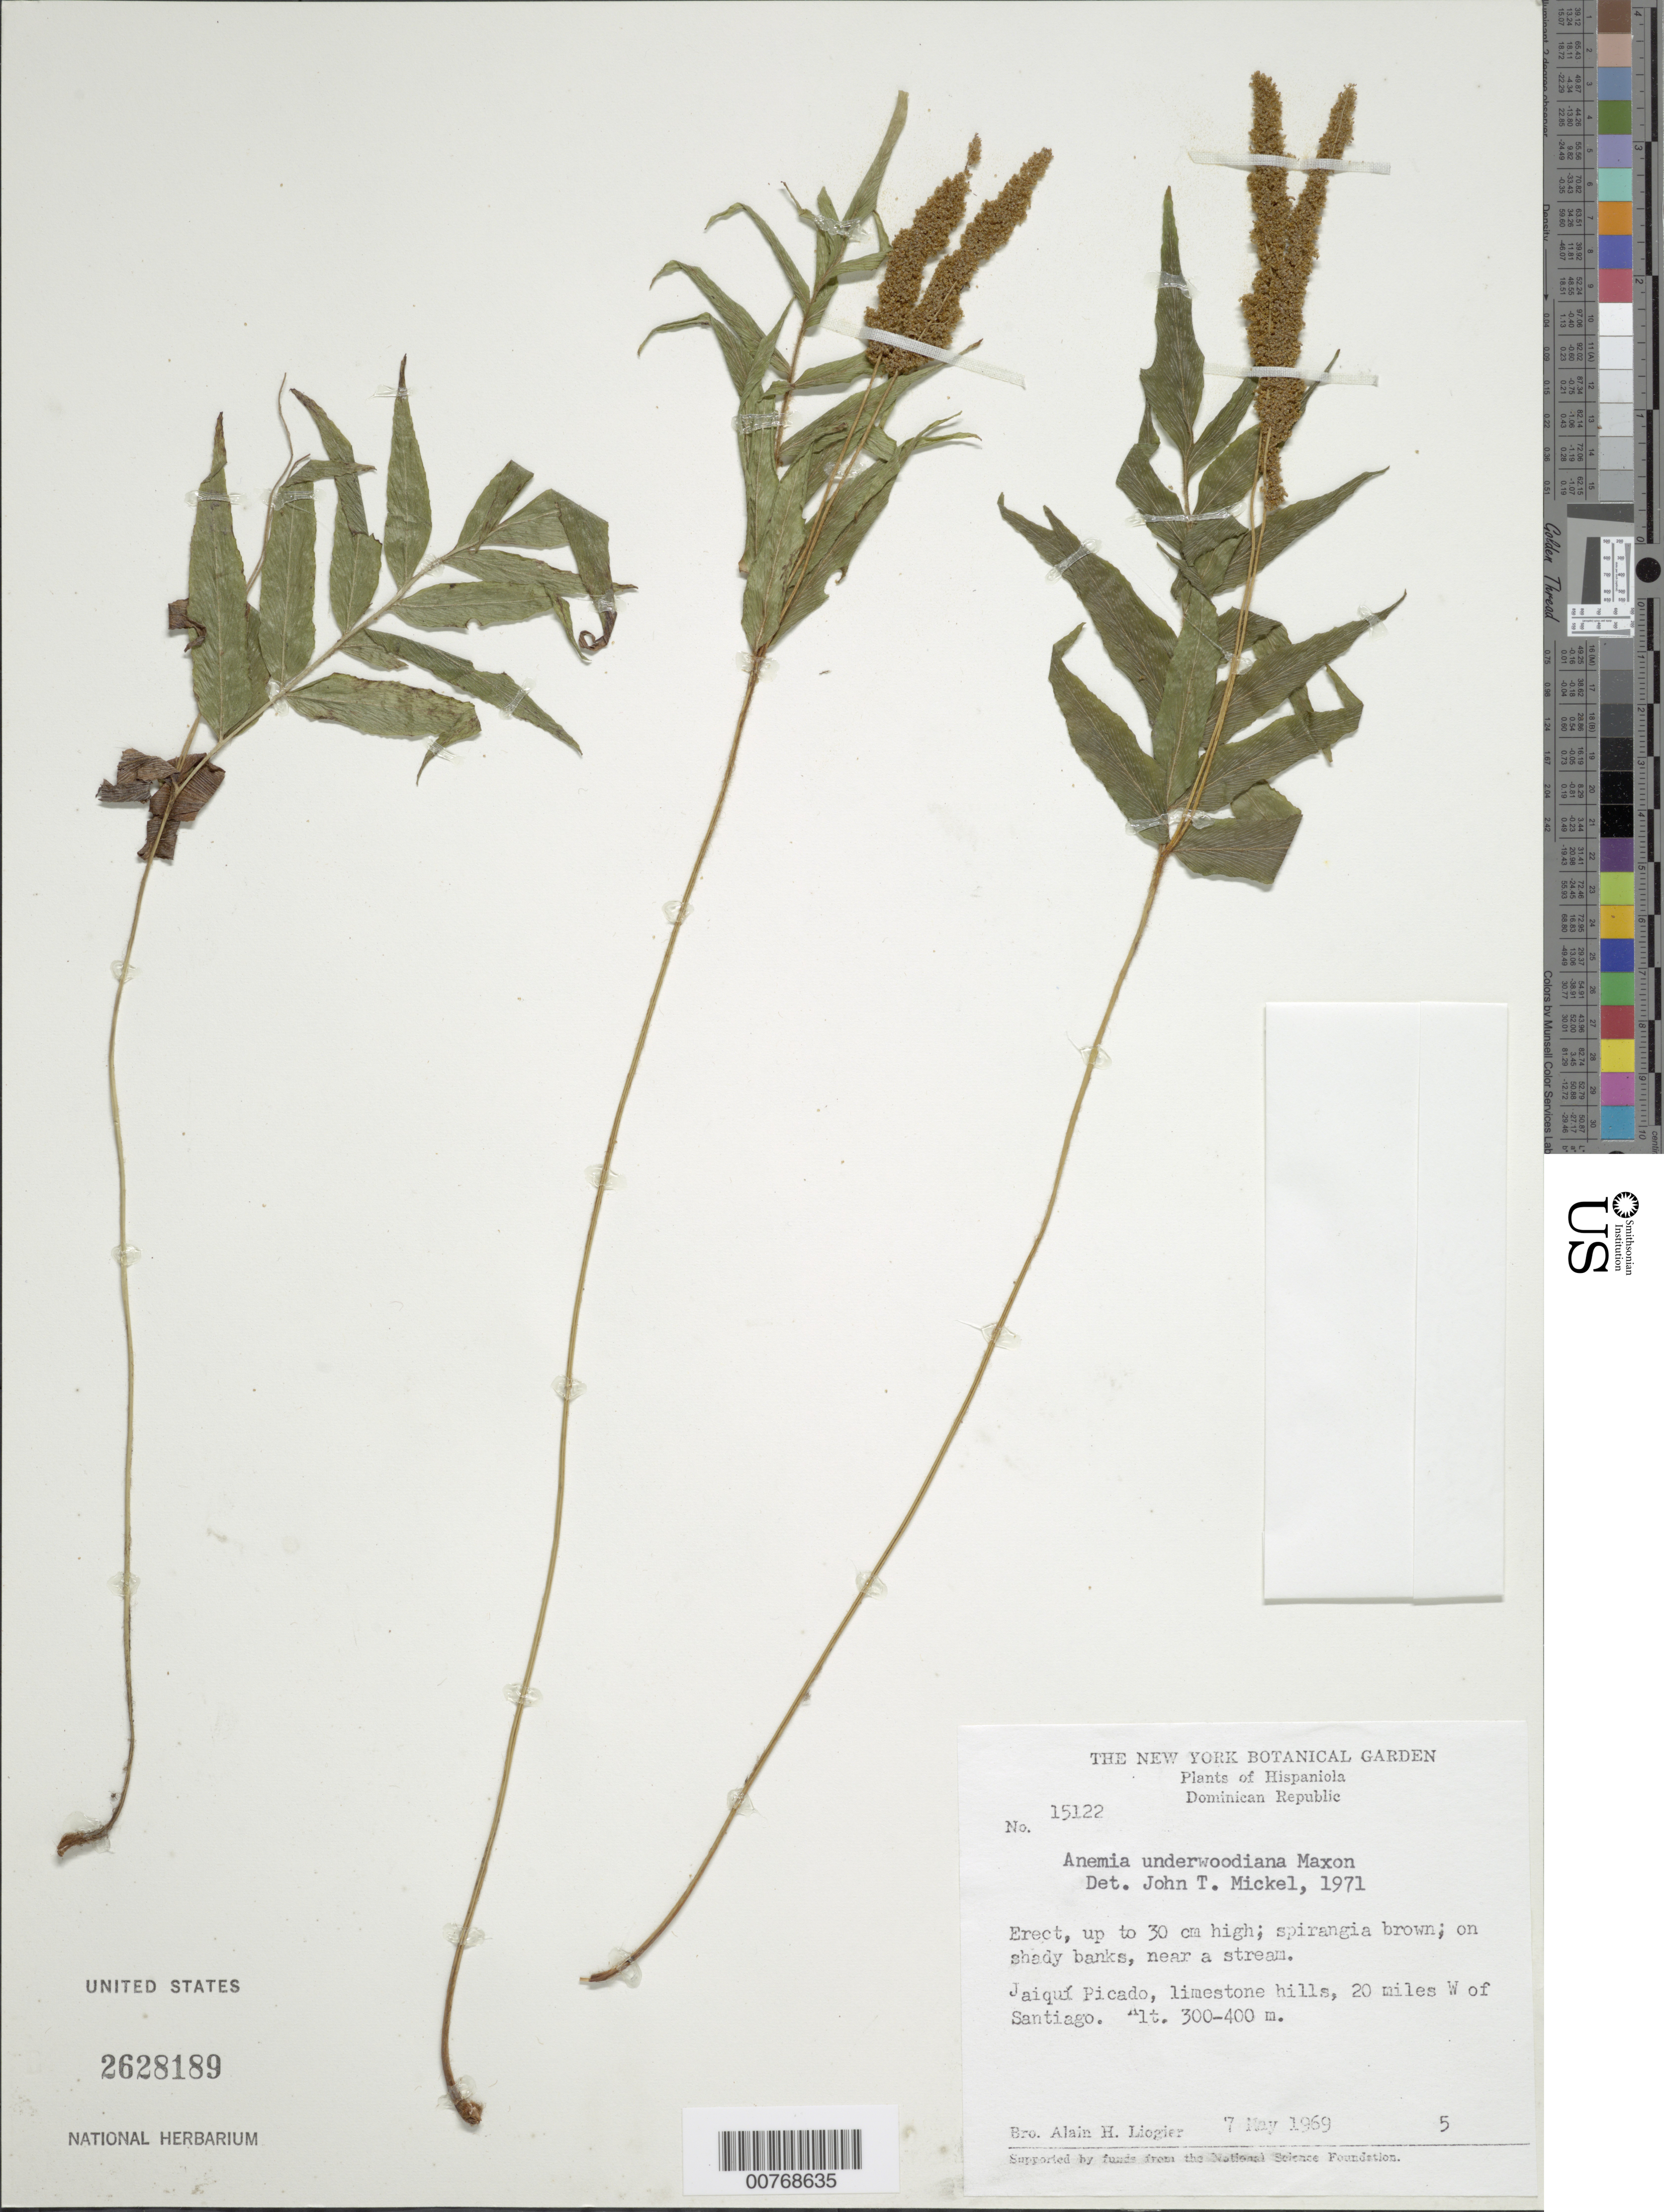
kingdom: Plantae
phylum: Tracheophyta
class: Polypodiopsida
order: Schizaeales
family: Anemiaceae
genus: Anemia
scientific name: Anemia underwoodiana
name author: Maxon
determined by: Mickel, J. T., (NY), New York Botanical Garden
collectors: A. H. Liogier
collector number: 15122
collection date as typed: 07 May 1969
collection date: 1969-05-07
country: Dominican Republic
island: Hispaniola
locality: Jaiquí Picado, 20 mi W of Santiago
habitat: Limestone hills; on shady banks, near a stream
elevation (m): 300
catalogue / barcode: US 2628189